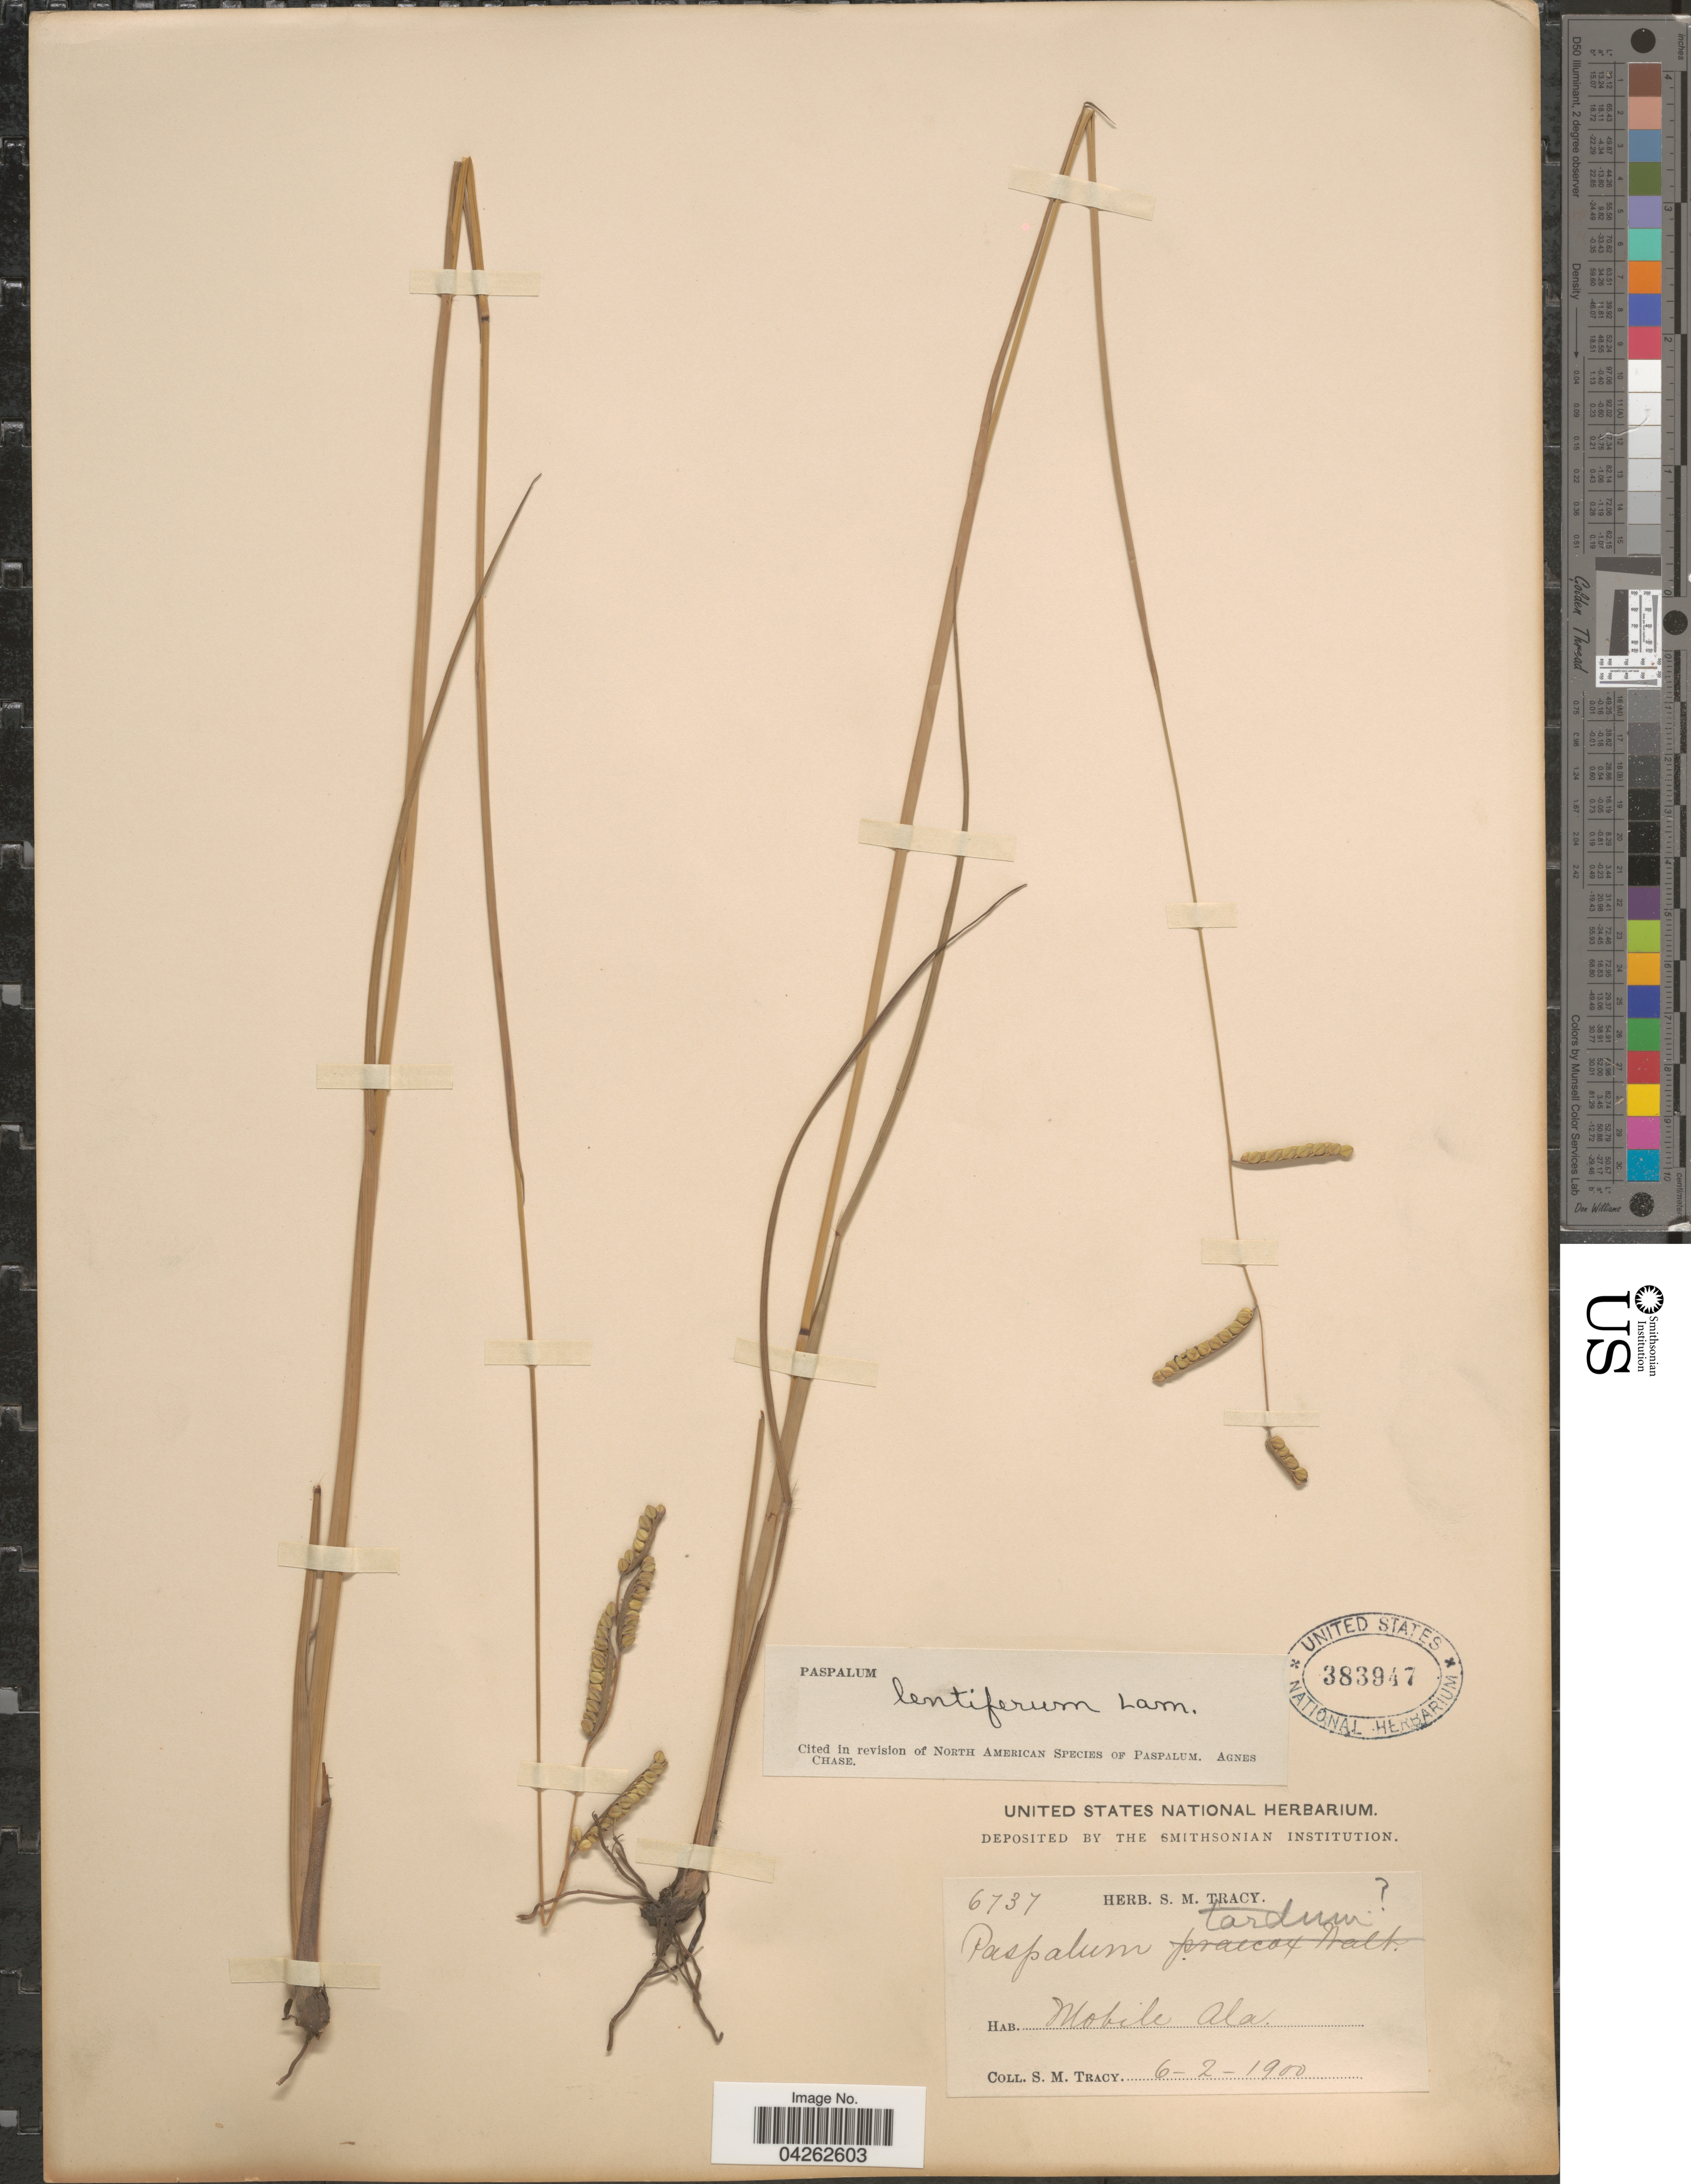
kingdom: Plantae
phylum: Tracheophyta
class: Liliopsida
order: Poales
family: Poaceae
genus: Paspalum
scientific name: Paspalum lentiferum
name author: Lam.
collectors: S. M. Tracy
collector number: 6737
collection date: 1900-06-02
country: United States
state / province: Alabama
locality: Mobile.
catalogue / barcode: US 383947